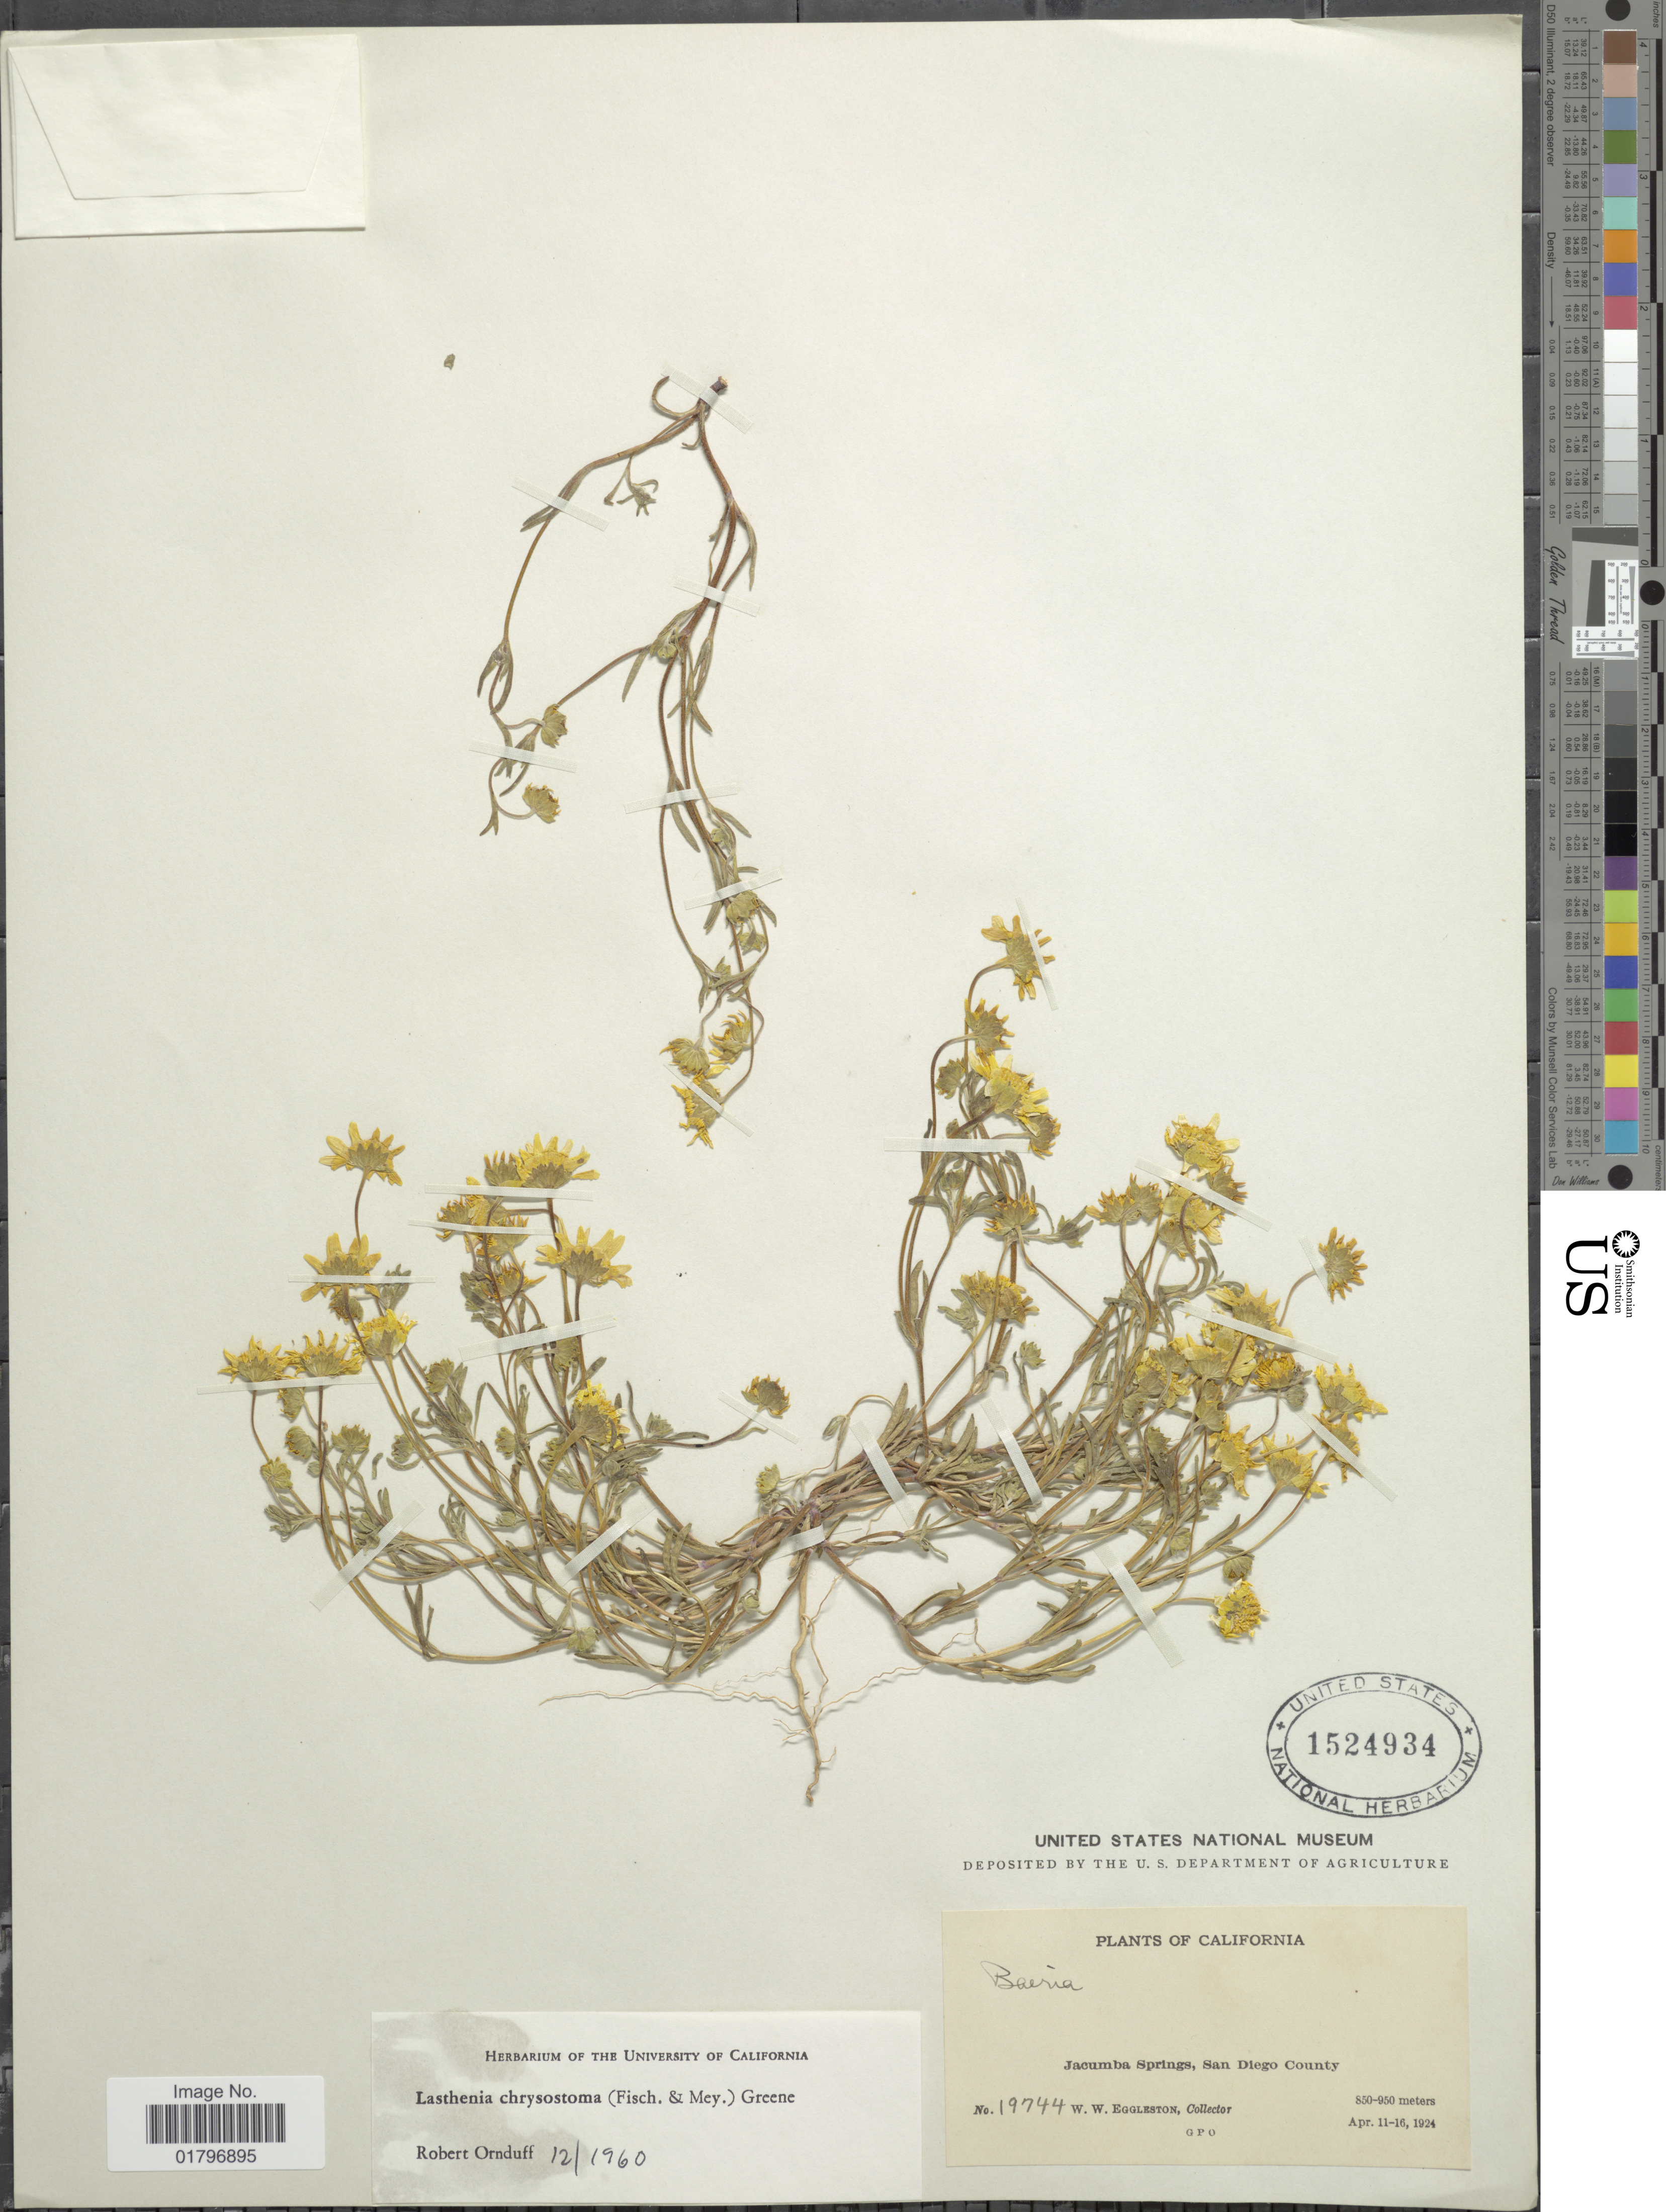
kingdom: Plantae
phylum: Tracheophyta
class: Magnoliopsida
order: Asterales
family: Asteraceae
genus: Lasthenia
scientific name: Lasthenia chrysostoma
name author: (Fisch. & C.A. Mey.) Greene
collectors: W. W. Eggleston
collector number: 19744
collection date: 1924-04-11/1924-04-16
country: United States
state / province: California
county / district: San Diego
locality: Jacumba Springs, San Diego County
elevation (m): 850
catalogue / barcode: US 1524934